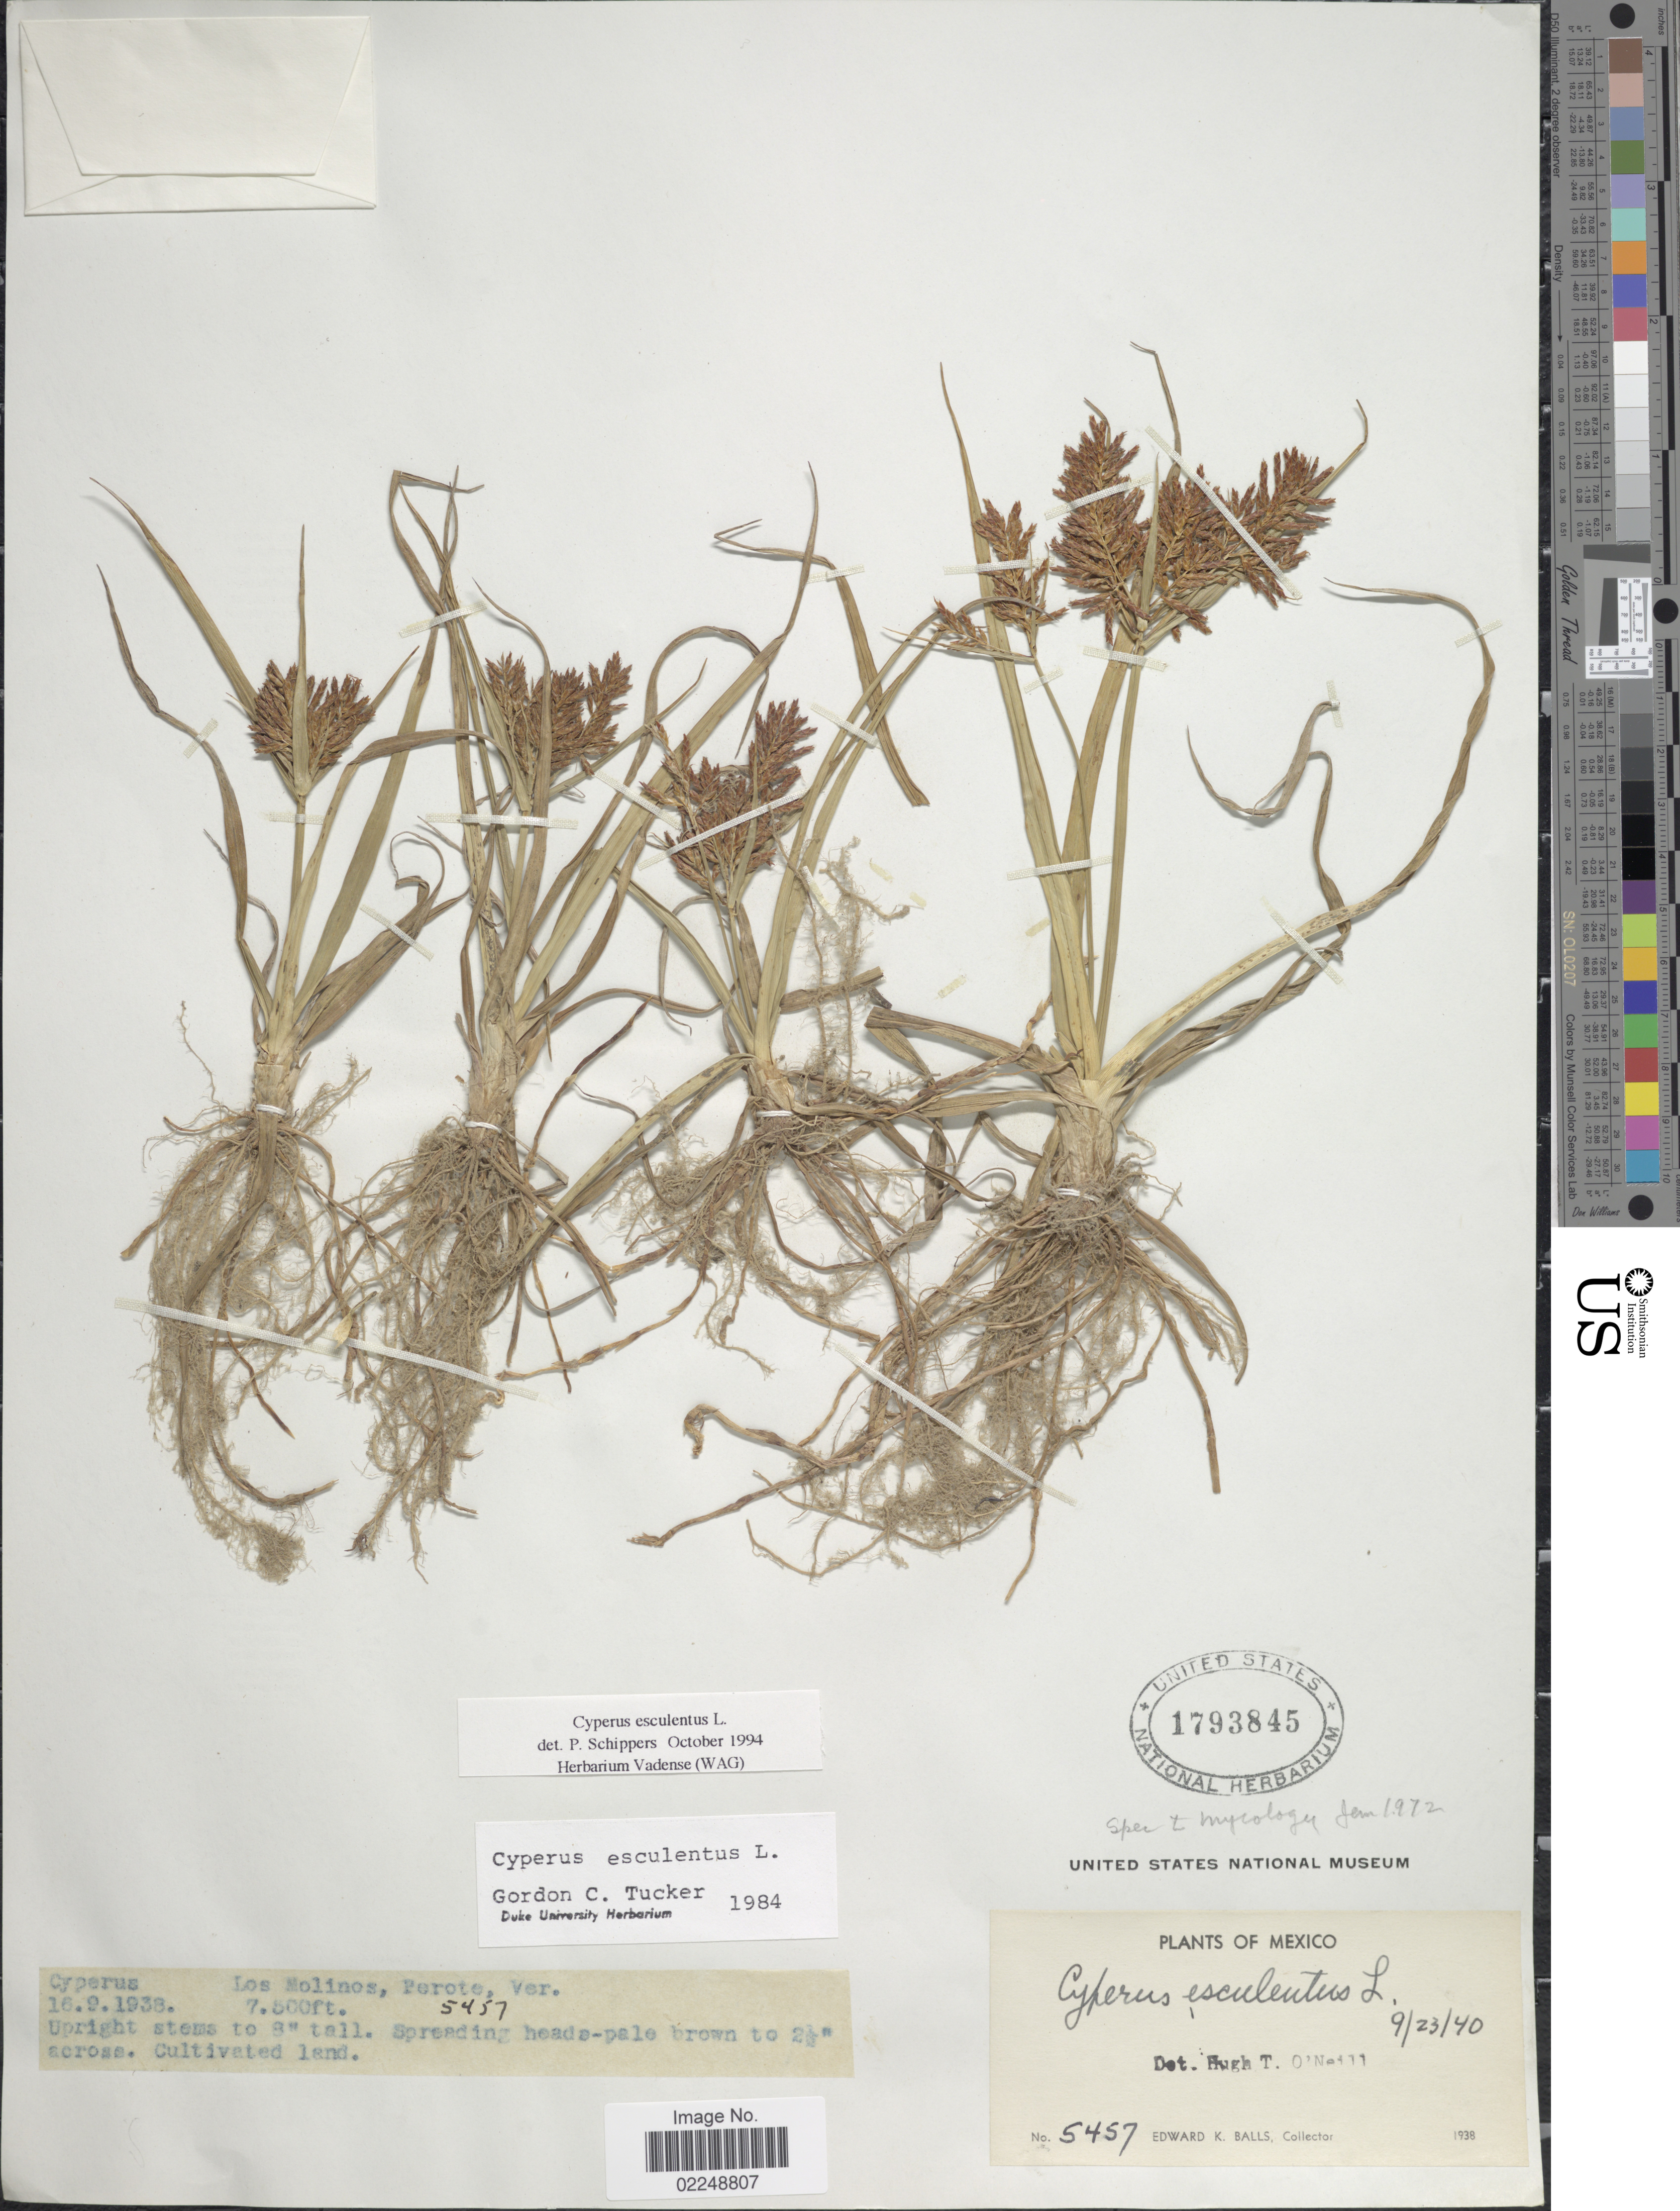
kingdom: Plantae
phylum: Tracheophyta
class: Liliopsida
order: Poales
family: Cyperaceae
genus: Cyperus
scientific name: Cyperus esculentus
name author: L.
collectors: E. K. Balls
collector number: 5457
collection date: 1938-09-16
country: Mexico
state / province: Veracruz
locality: Los Molinos, Perote, Ver.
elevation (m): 2377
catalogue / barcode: US 1793845